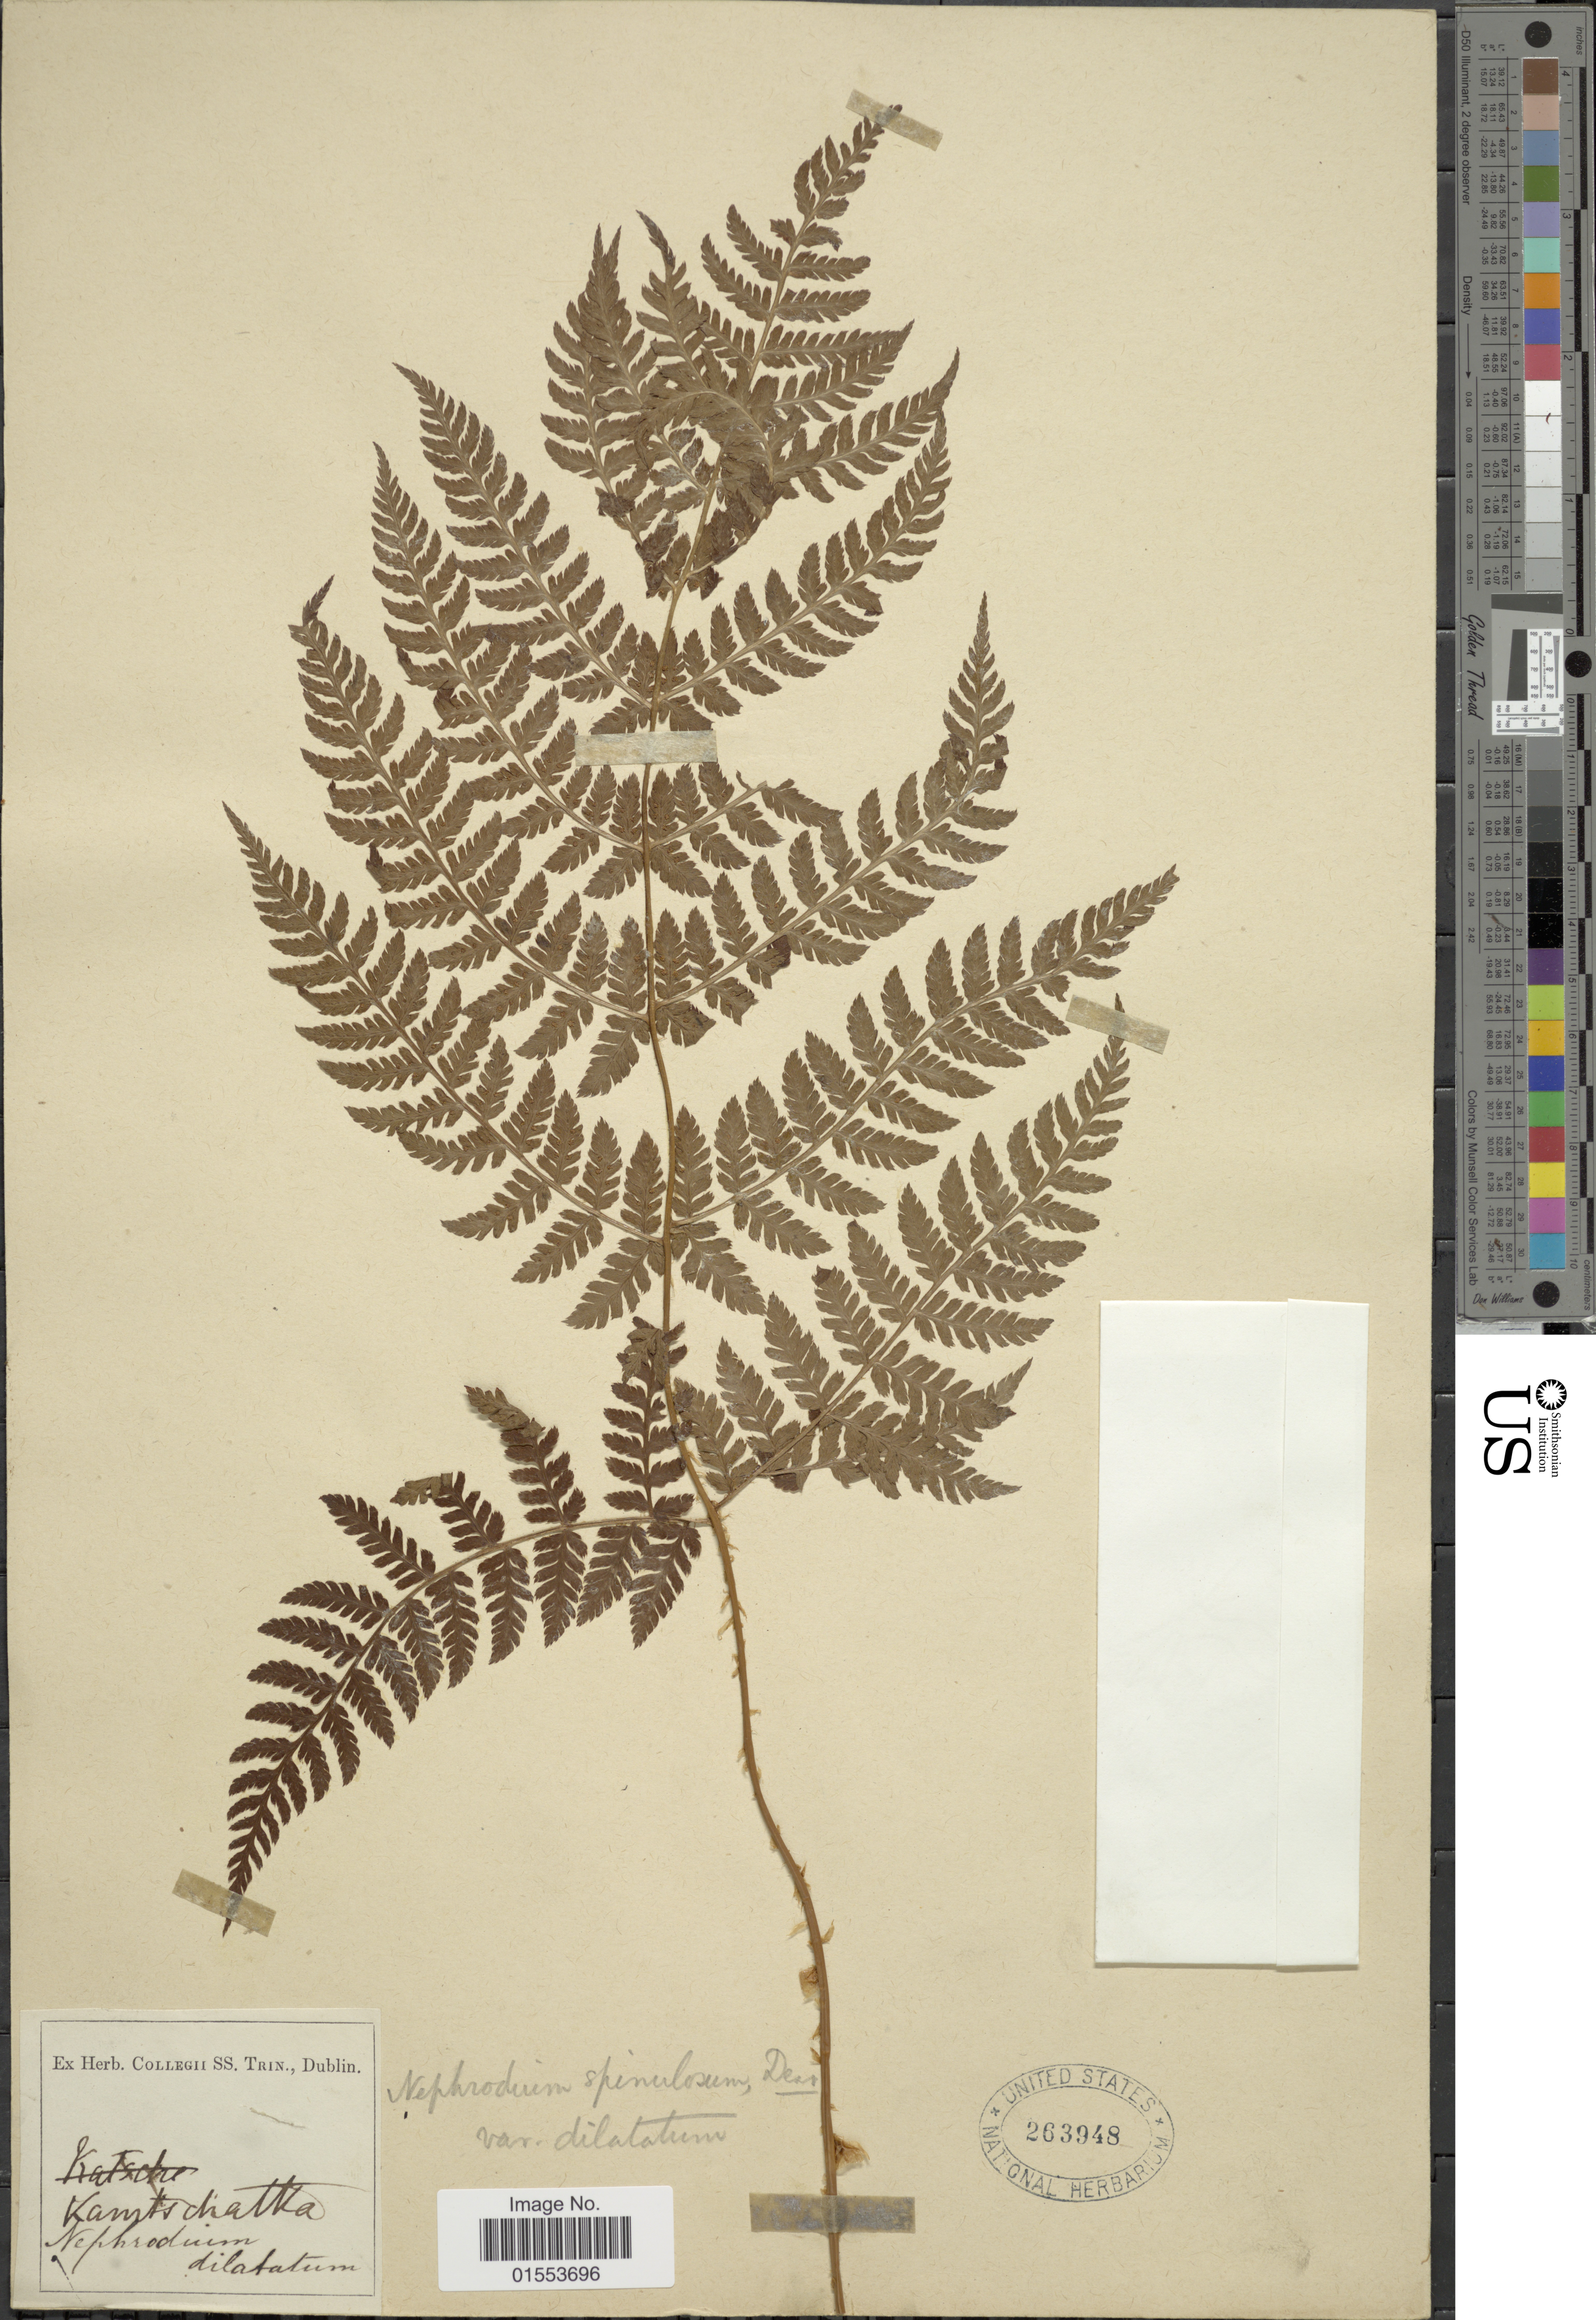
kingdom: Plantae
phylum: Tracheophyta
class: Polypodiopsida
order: Polypodiales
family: Dryopteridaceae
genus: Dryopteris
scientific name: Dryopteris austriaca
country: Russian Federation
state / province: Kamchatka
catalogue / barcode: US 263948